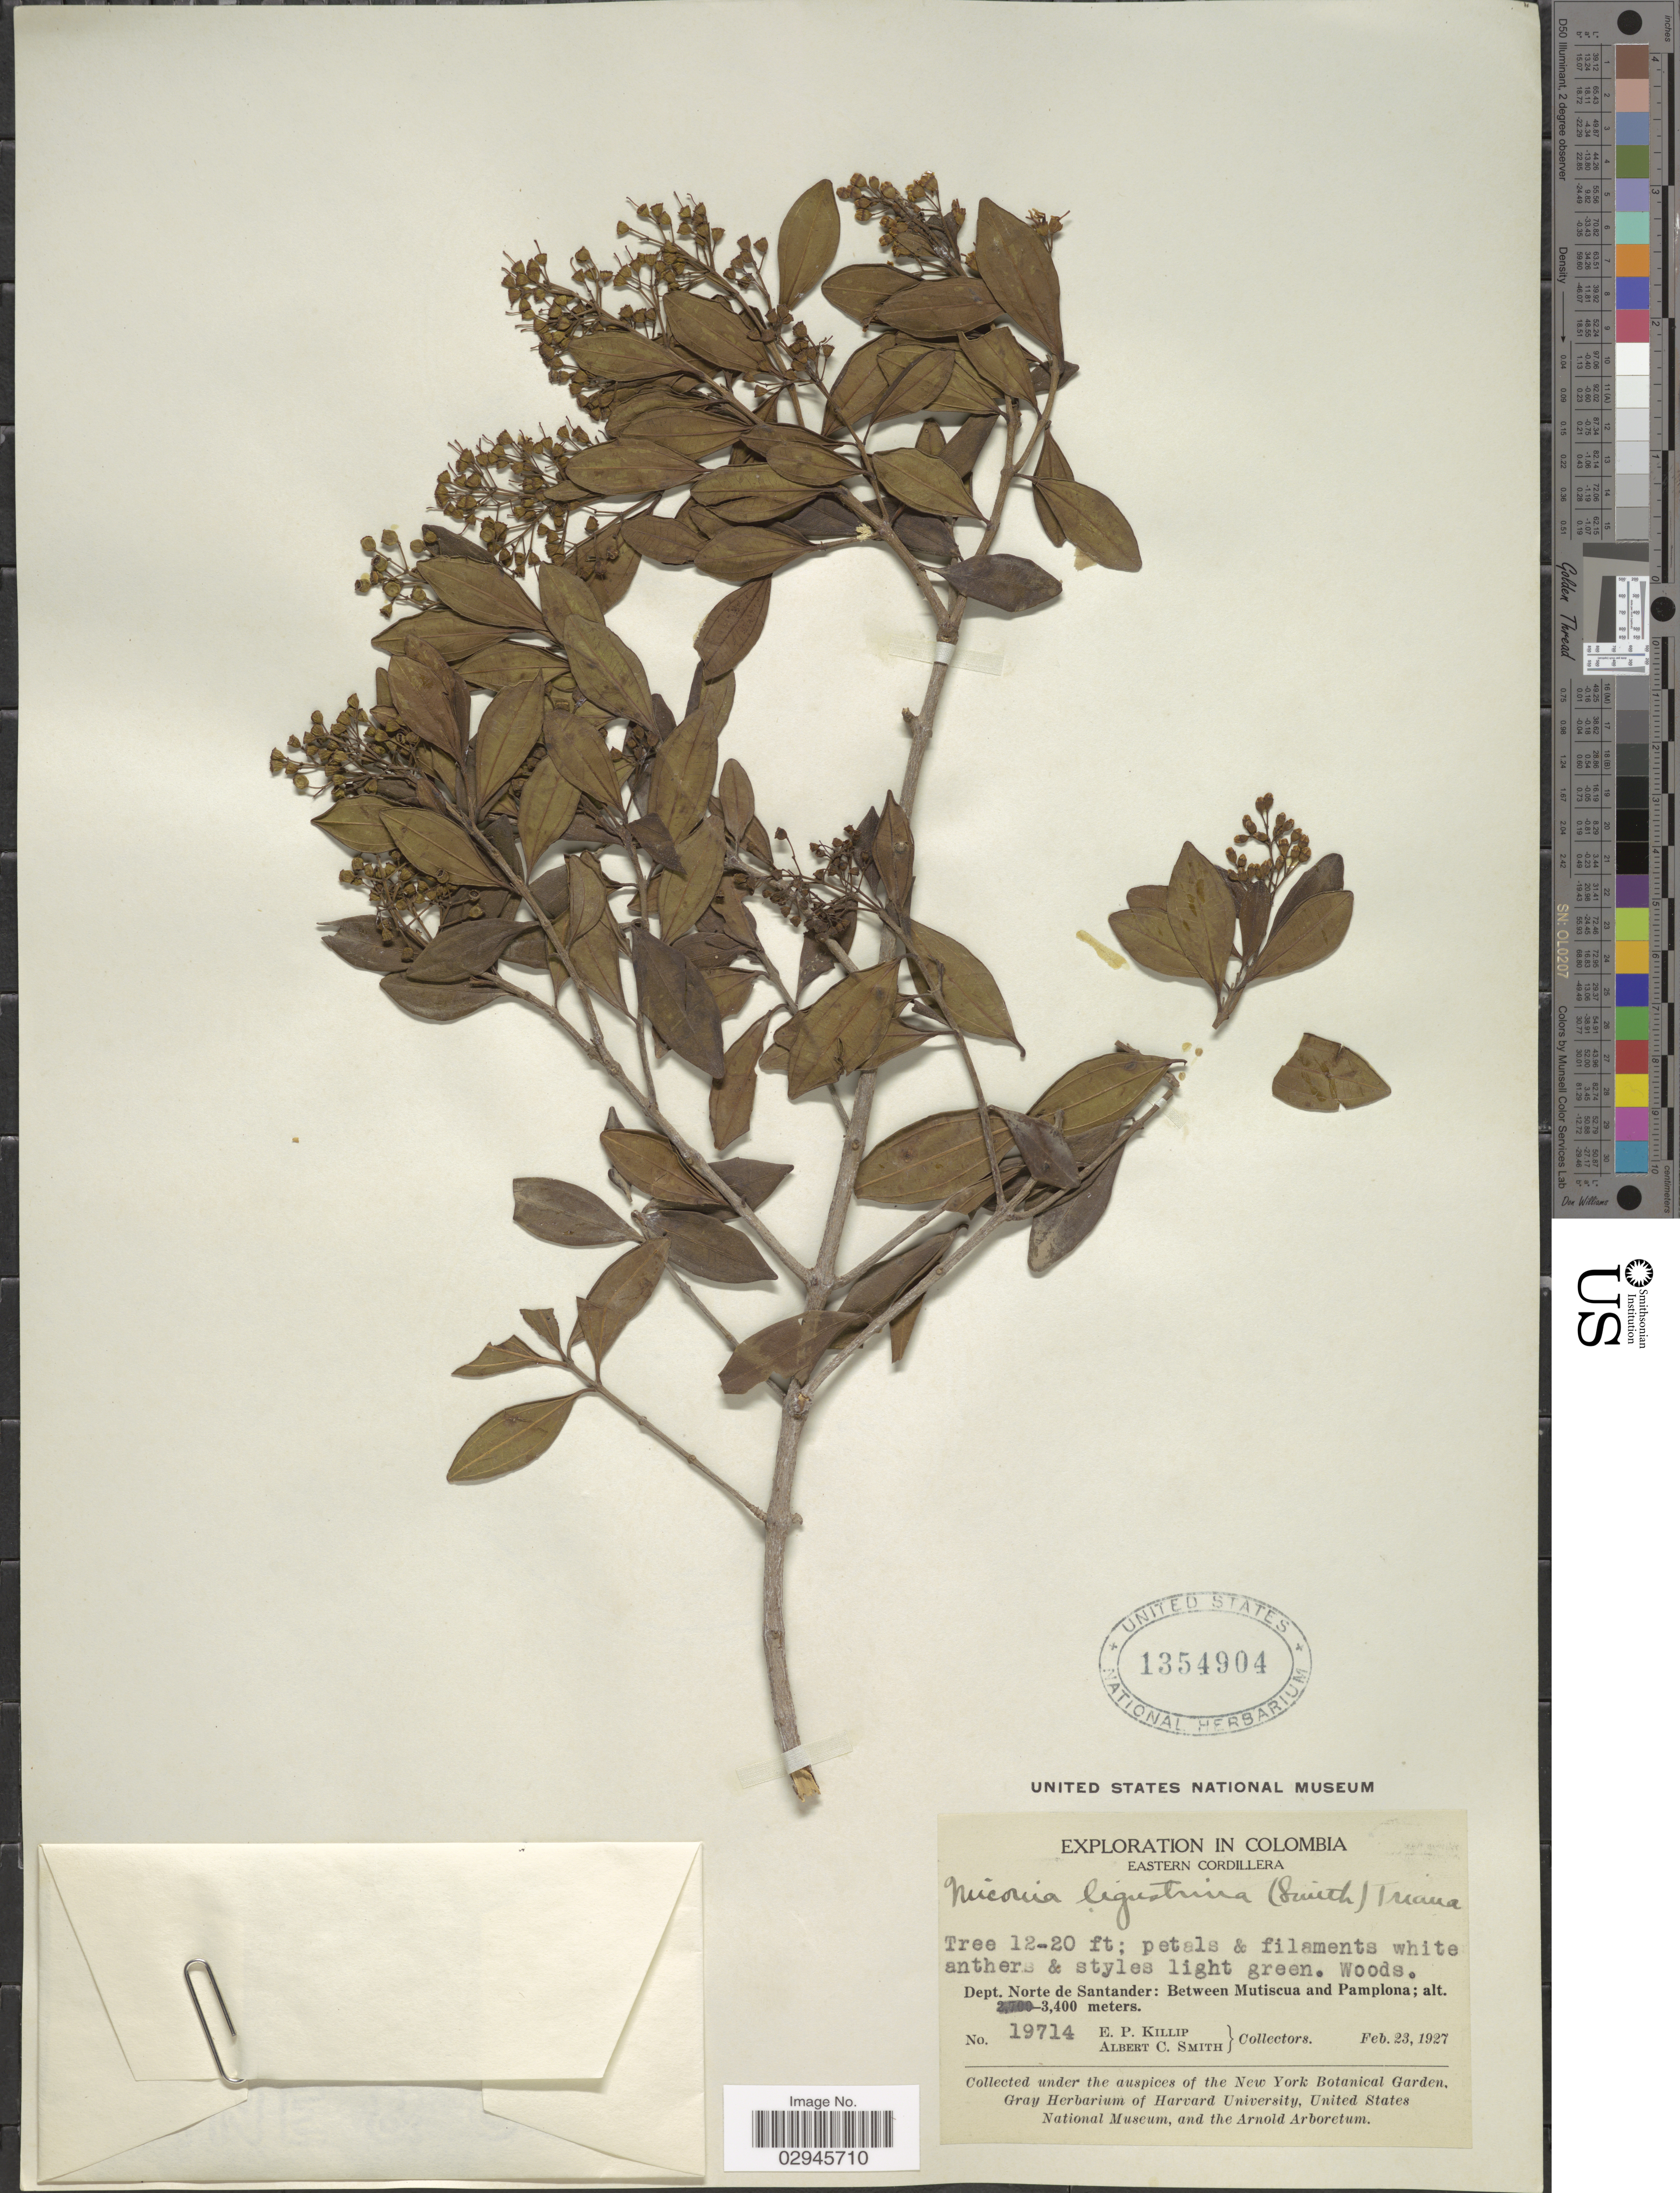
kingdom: Plantae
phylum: Tracheophyta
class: Magnoliopsida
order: Myrtales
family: Melastomataceae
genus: Miconia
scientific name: Miconia sp.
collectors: E. P. Killip & A. C. Smith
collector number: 19714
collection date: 1927-02-23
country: Colombia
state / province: Norte de Santander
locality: Eastern Cordillera. Dept. Norte de Santander: Between Mutiscua and Pamplona.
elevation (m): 3400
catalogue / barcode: US 1354904